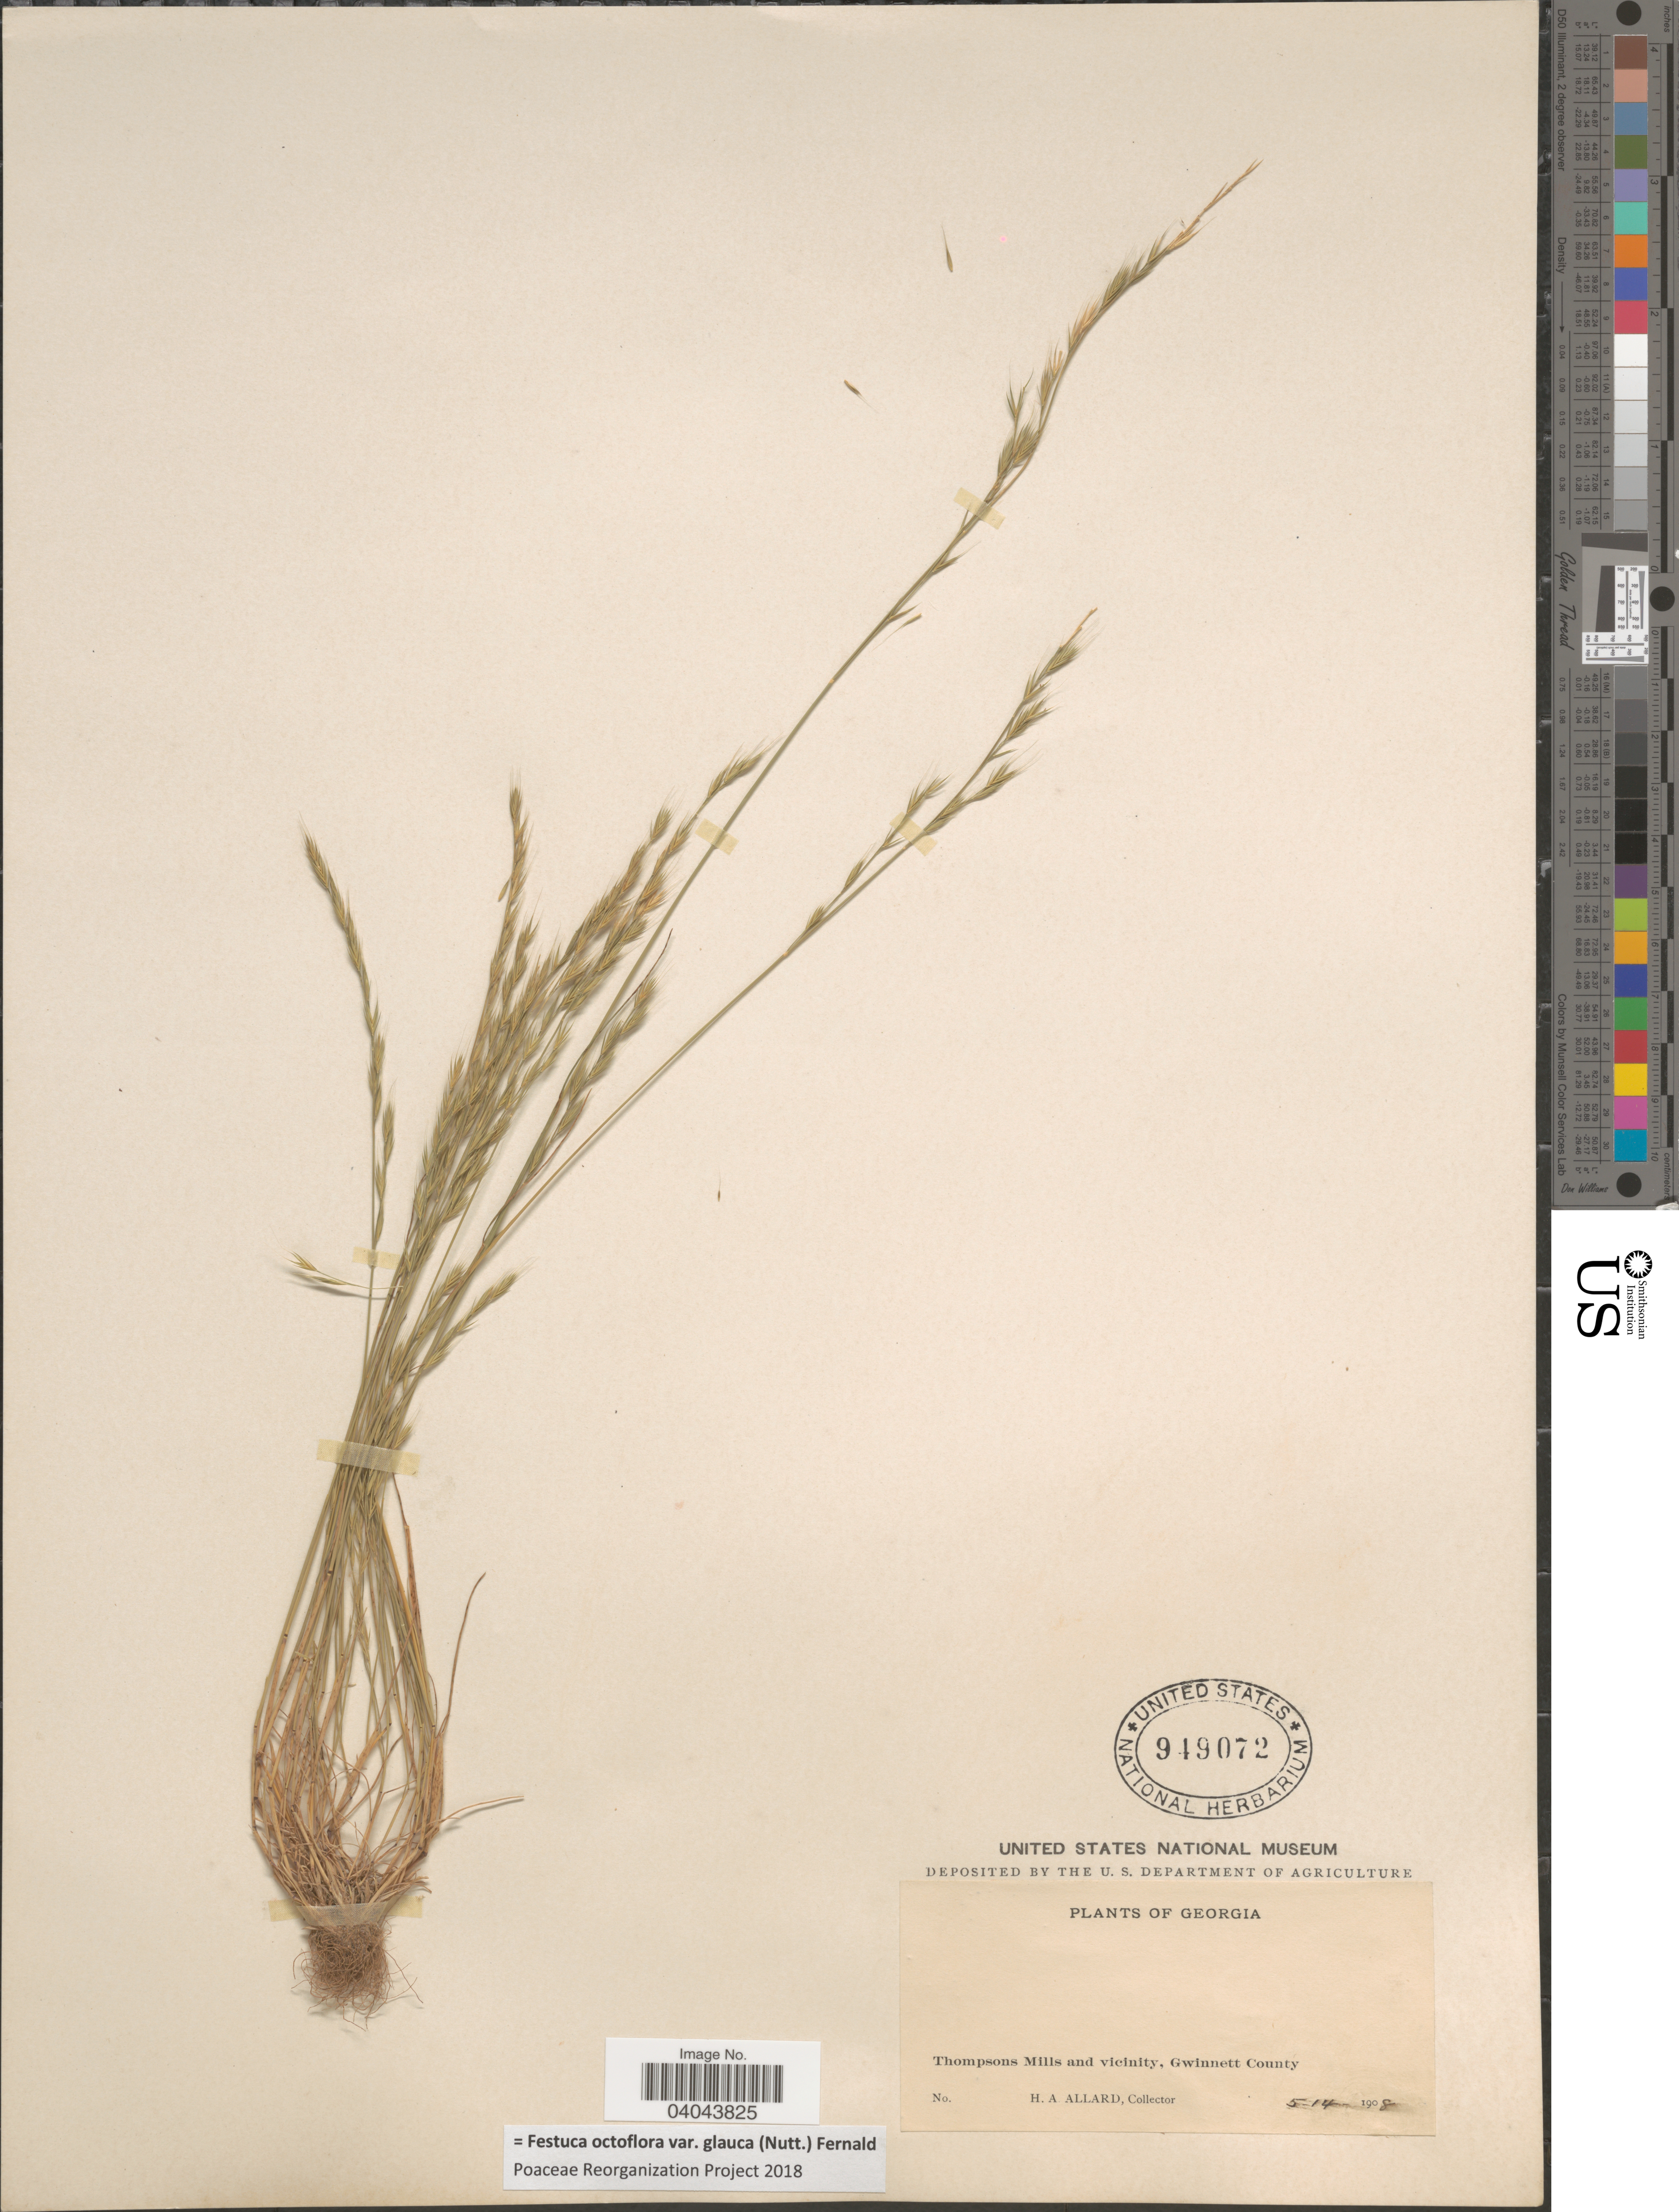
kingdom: Plantae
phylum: Tracheophyta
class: Liliopsida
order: Poales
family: Poaceae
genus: Festuca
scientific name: Festuca octoflora var. glauca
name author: (Nutt.) Fernald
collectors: H. A. Allard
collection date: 1908-05-14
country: United States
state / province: Georgia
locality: Thompsons Mills and vicinity, Gwinnett County.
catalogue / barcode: US 949072